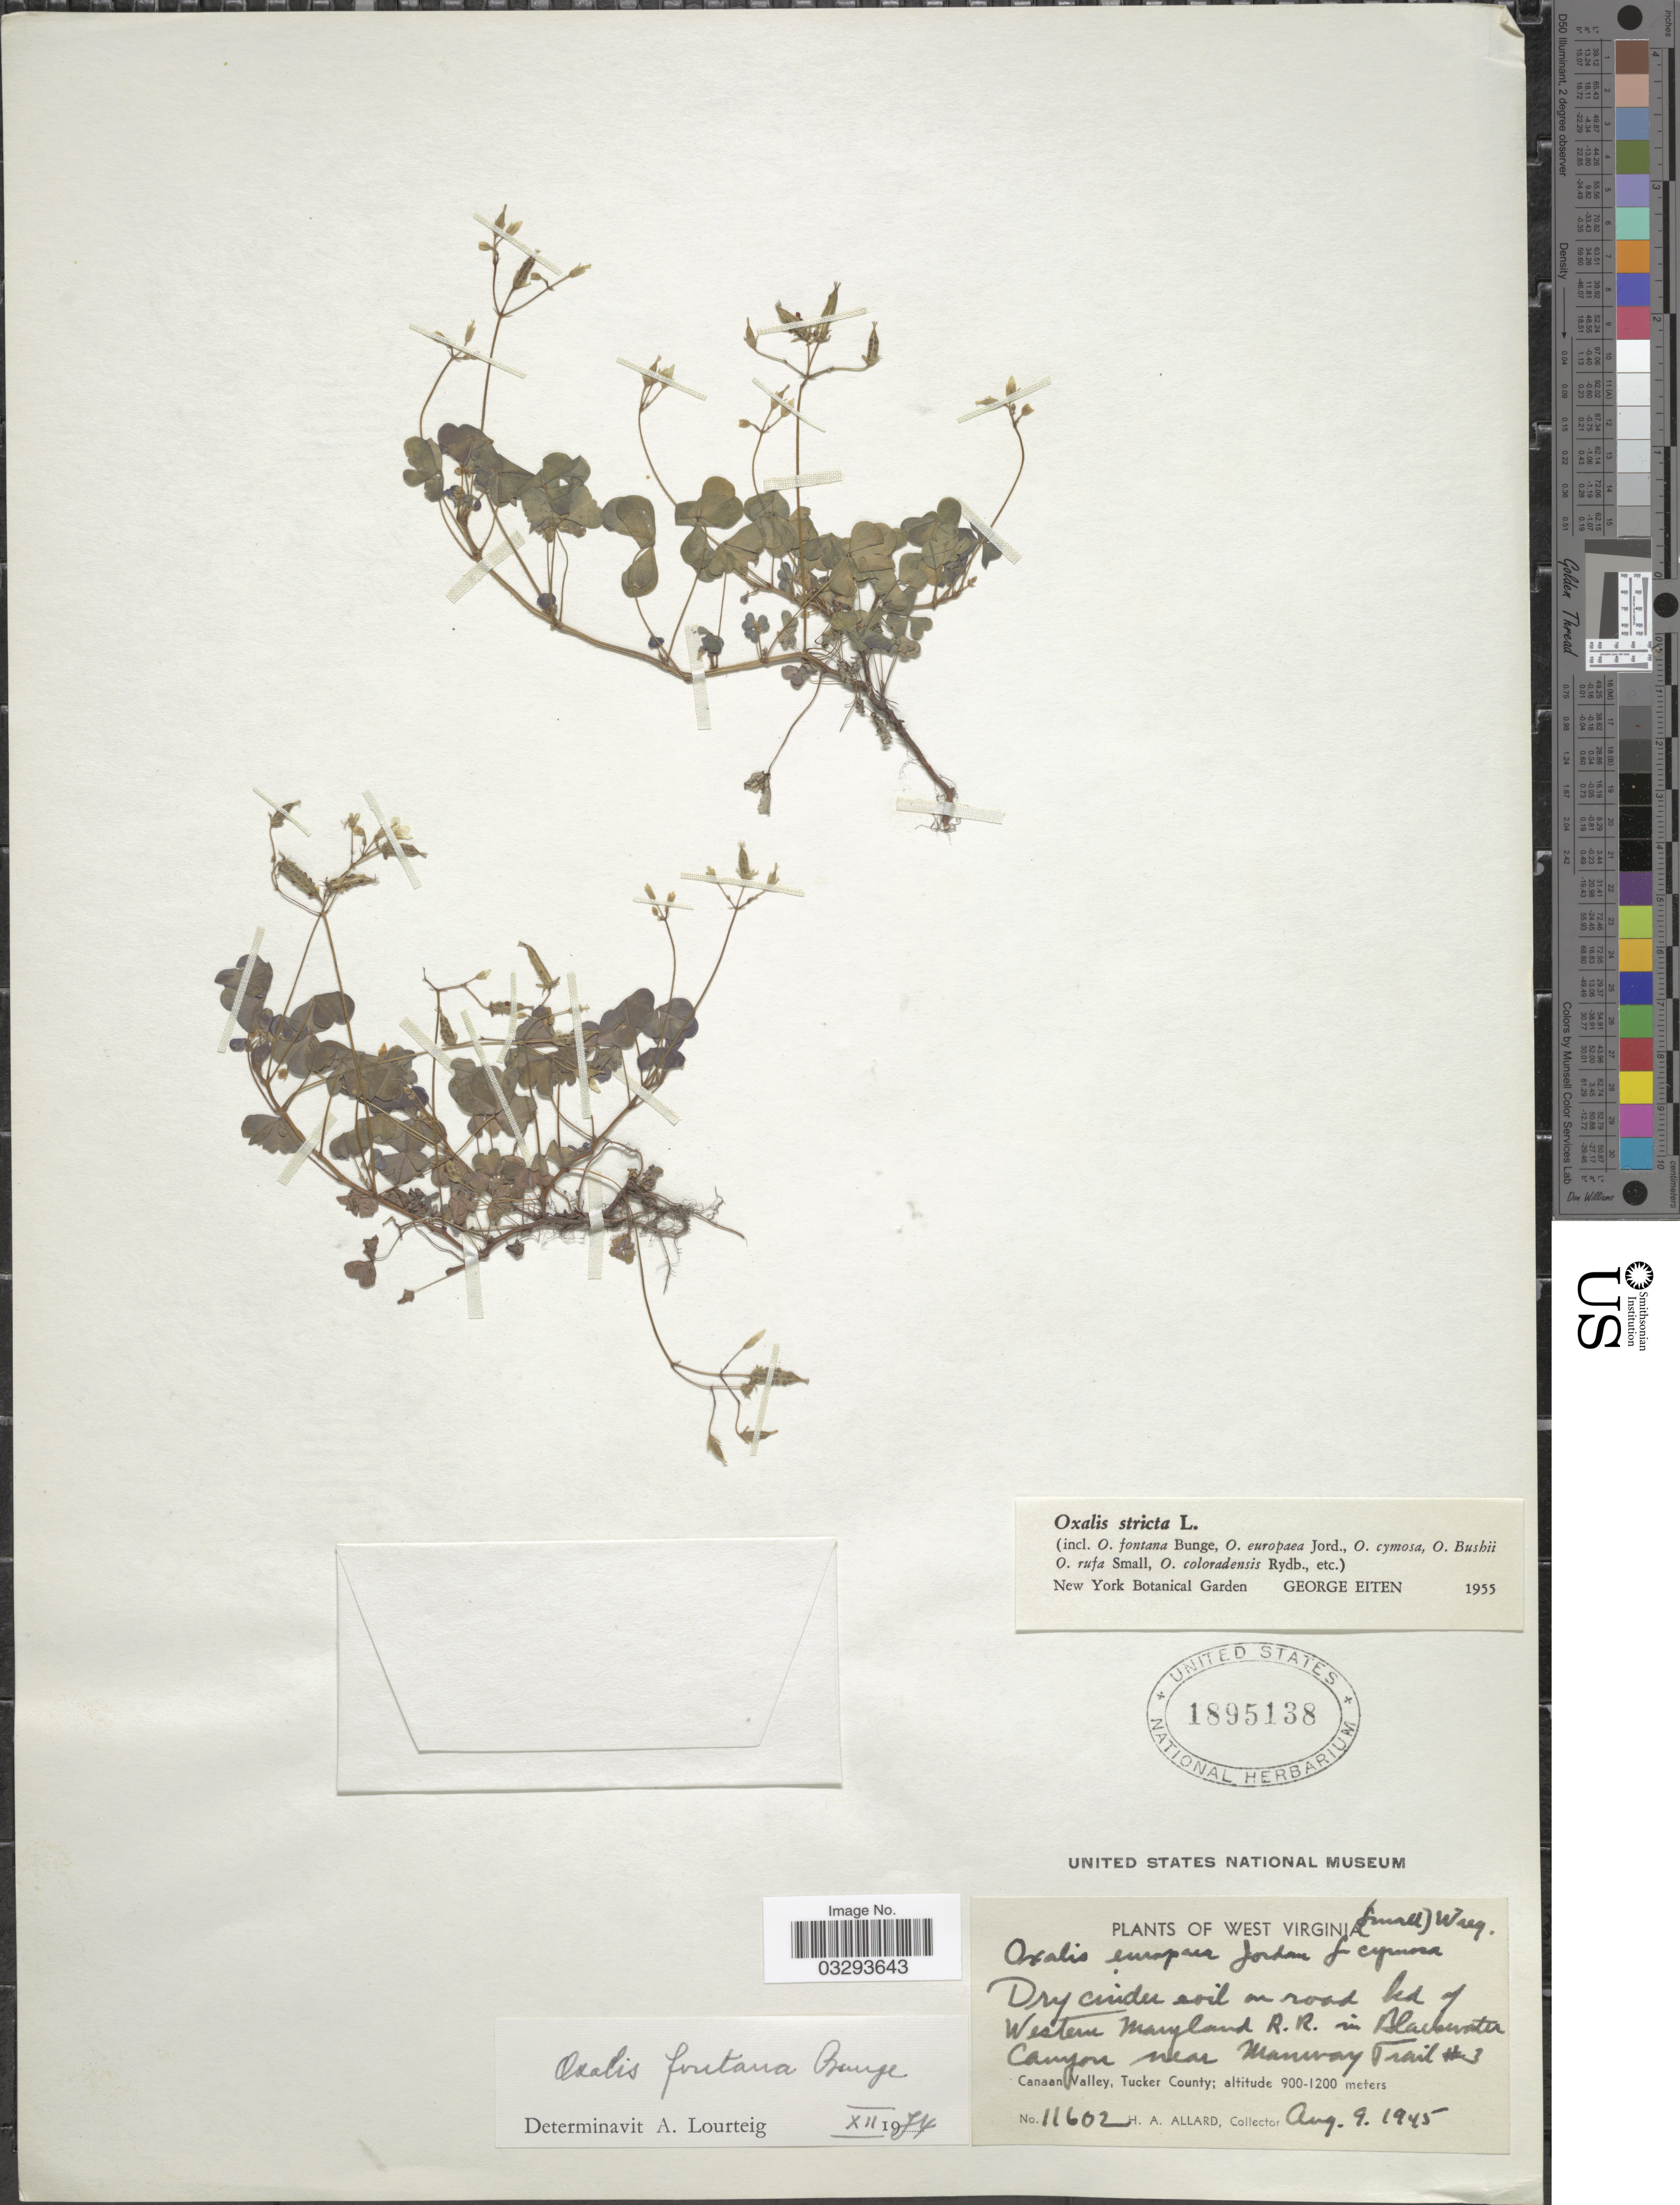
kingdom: Plantae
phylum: Tracheophyta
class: Magnoliopsida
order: Oxalidales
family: Oxalidaceae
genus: Oxalis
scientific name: Oxalis fontana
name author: Bunge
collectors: H. A. Allard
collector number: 11602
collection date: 1945-08-09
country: United States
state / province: West Virginia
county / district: Tucker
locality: Dry cinder soil on road bed of Western Maryland R. R. in Blackwater Canyon near Manway Trail #3. Canaan Valley, Tucker County.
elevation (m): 900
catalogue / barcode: US 1895138